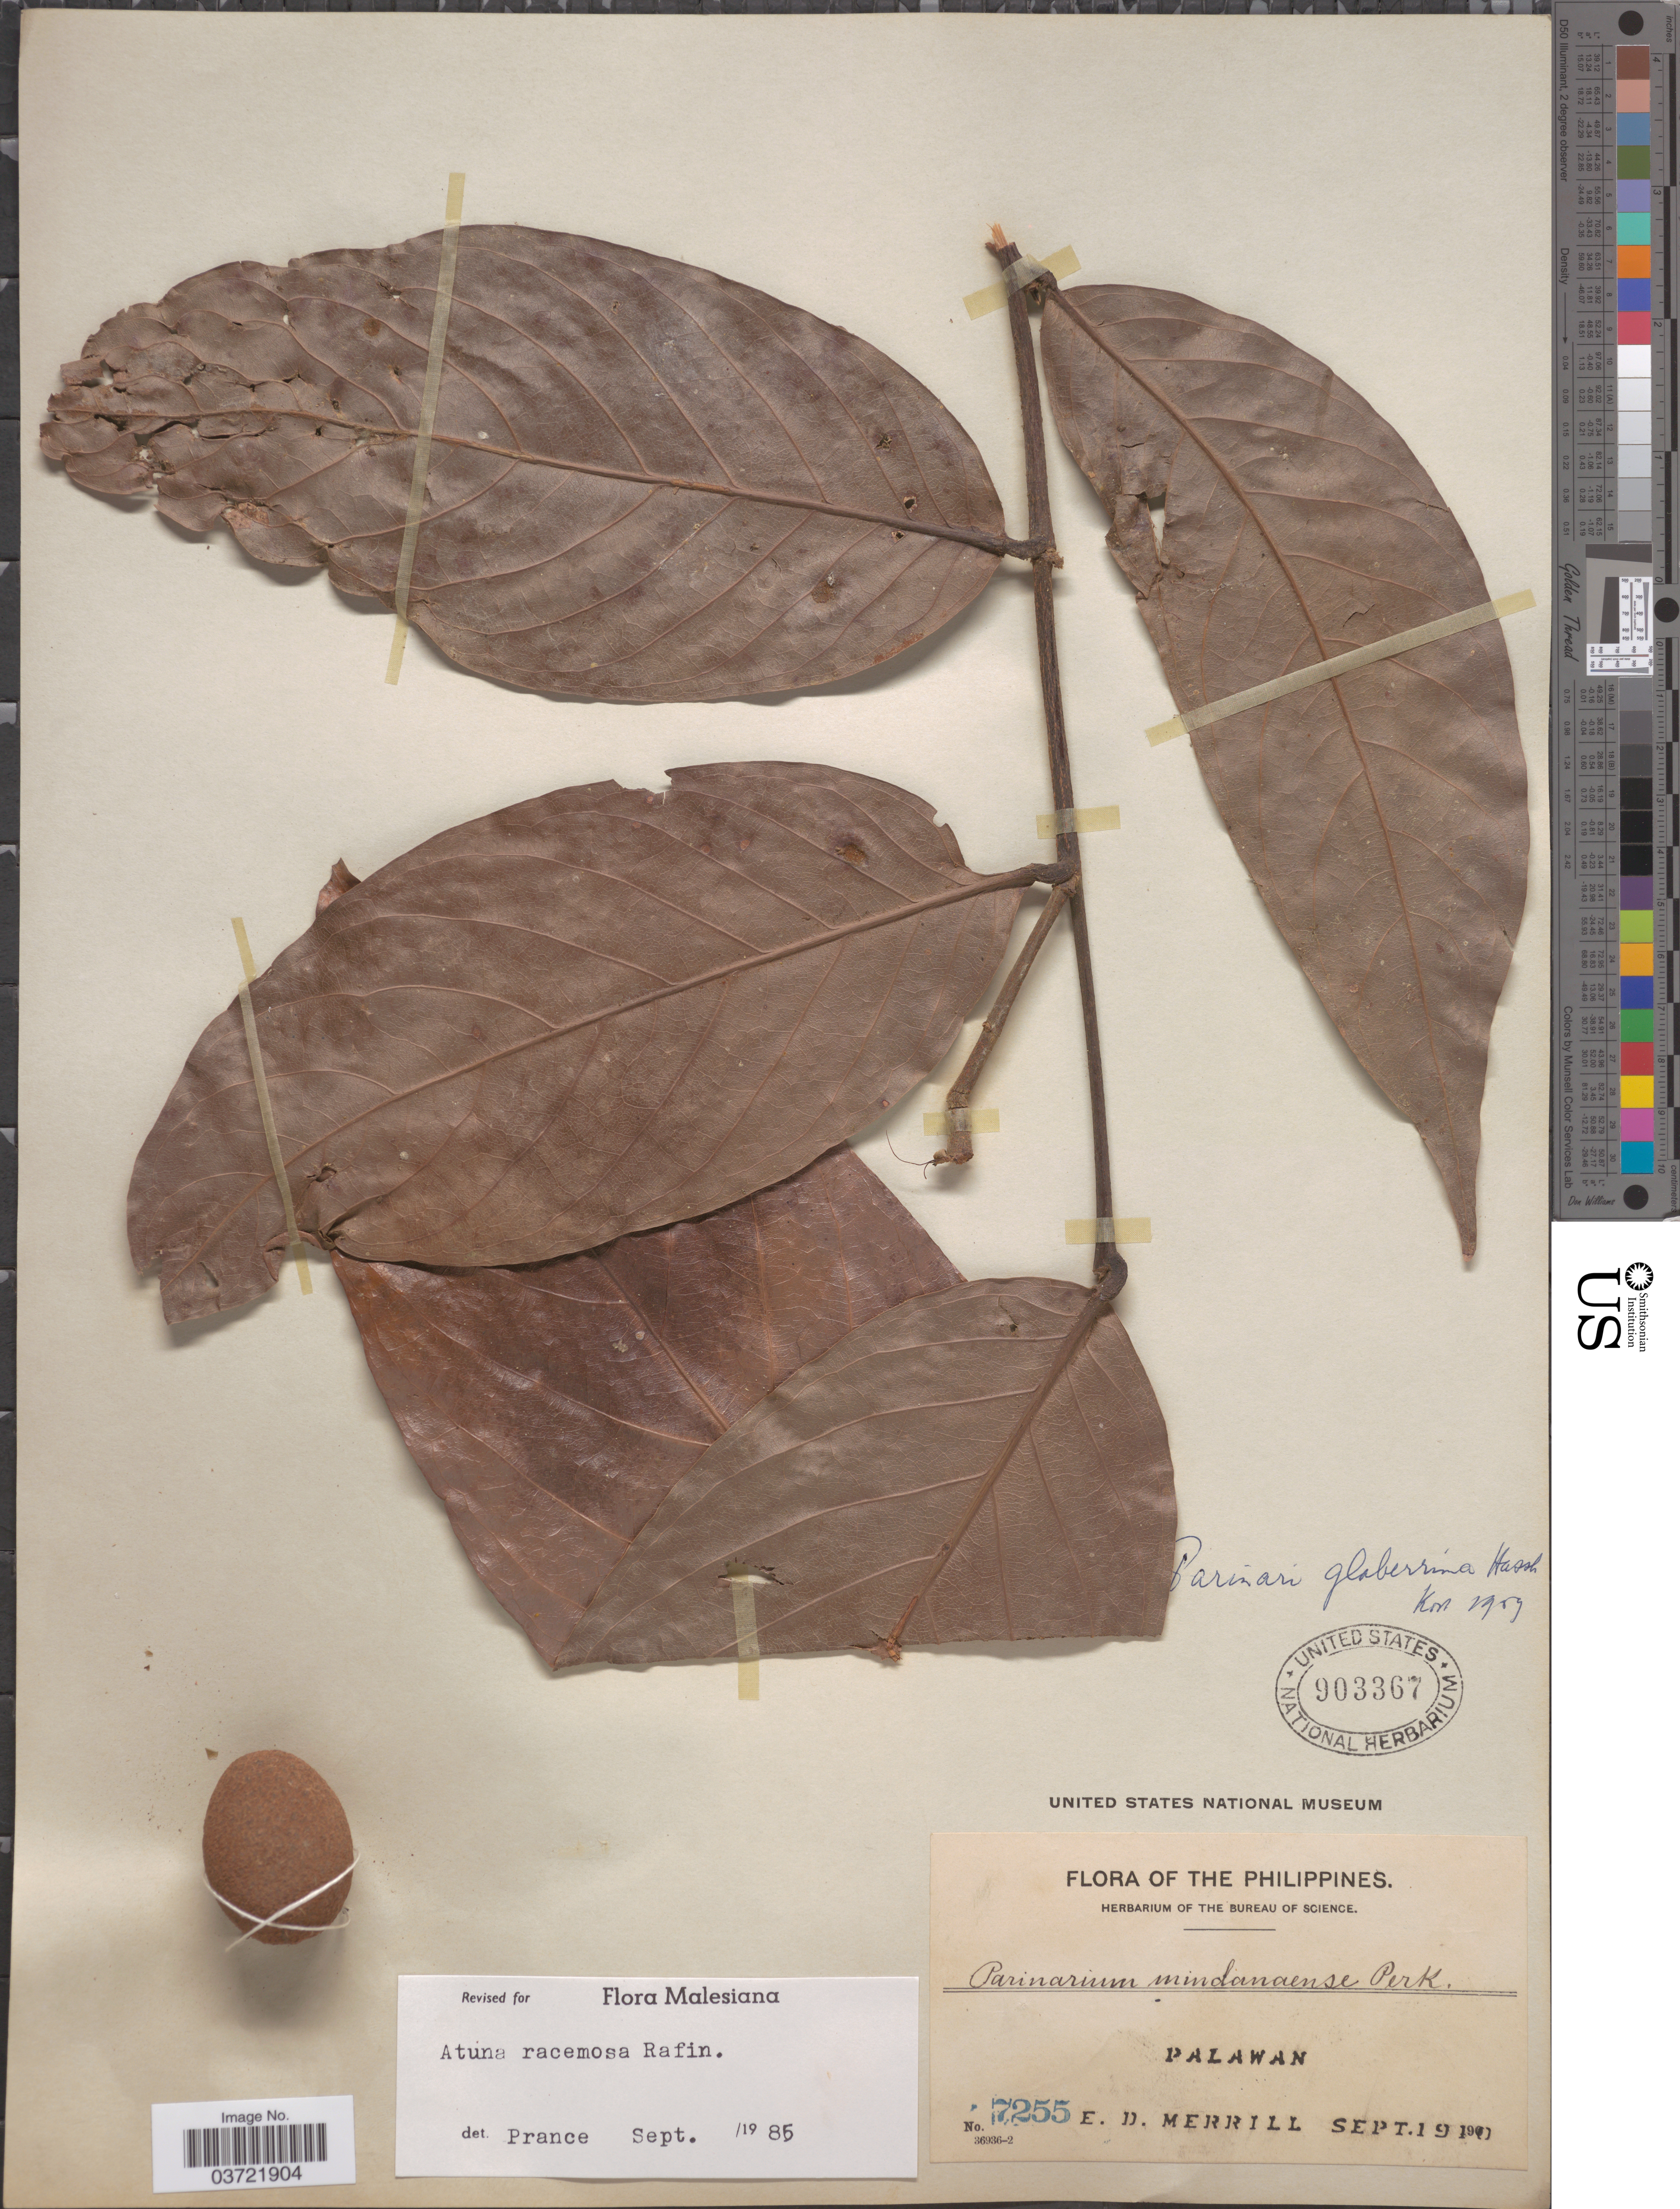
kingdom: Plantae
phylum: Tracheophyta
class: Magnoliopsida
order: Malpighiales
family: Chrysobalanaceae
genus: Atuna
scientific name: Atuna racemosa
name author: Raf.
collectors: E. D. Merrill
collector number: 7255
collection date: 1910-09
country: Philippines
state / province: Mimaropa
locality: Palawan.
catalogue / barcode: US 903367